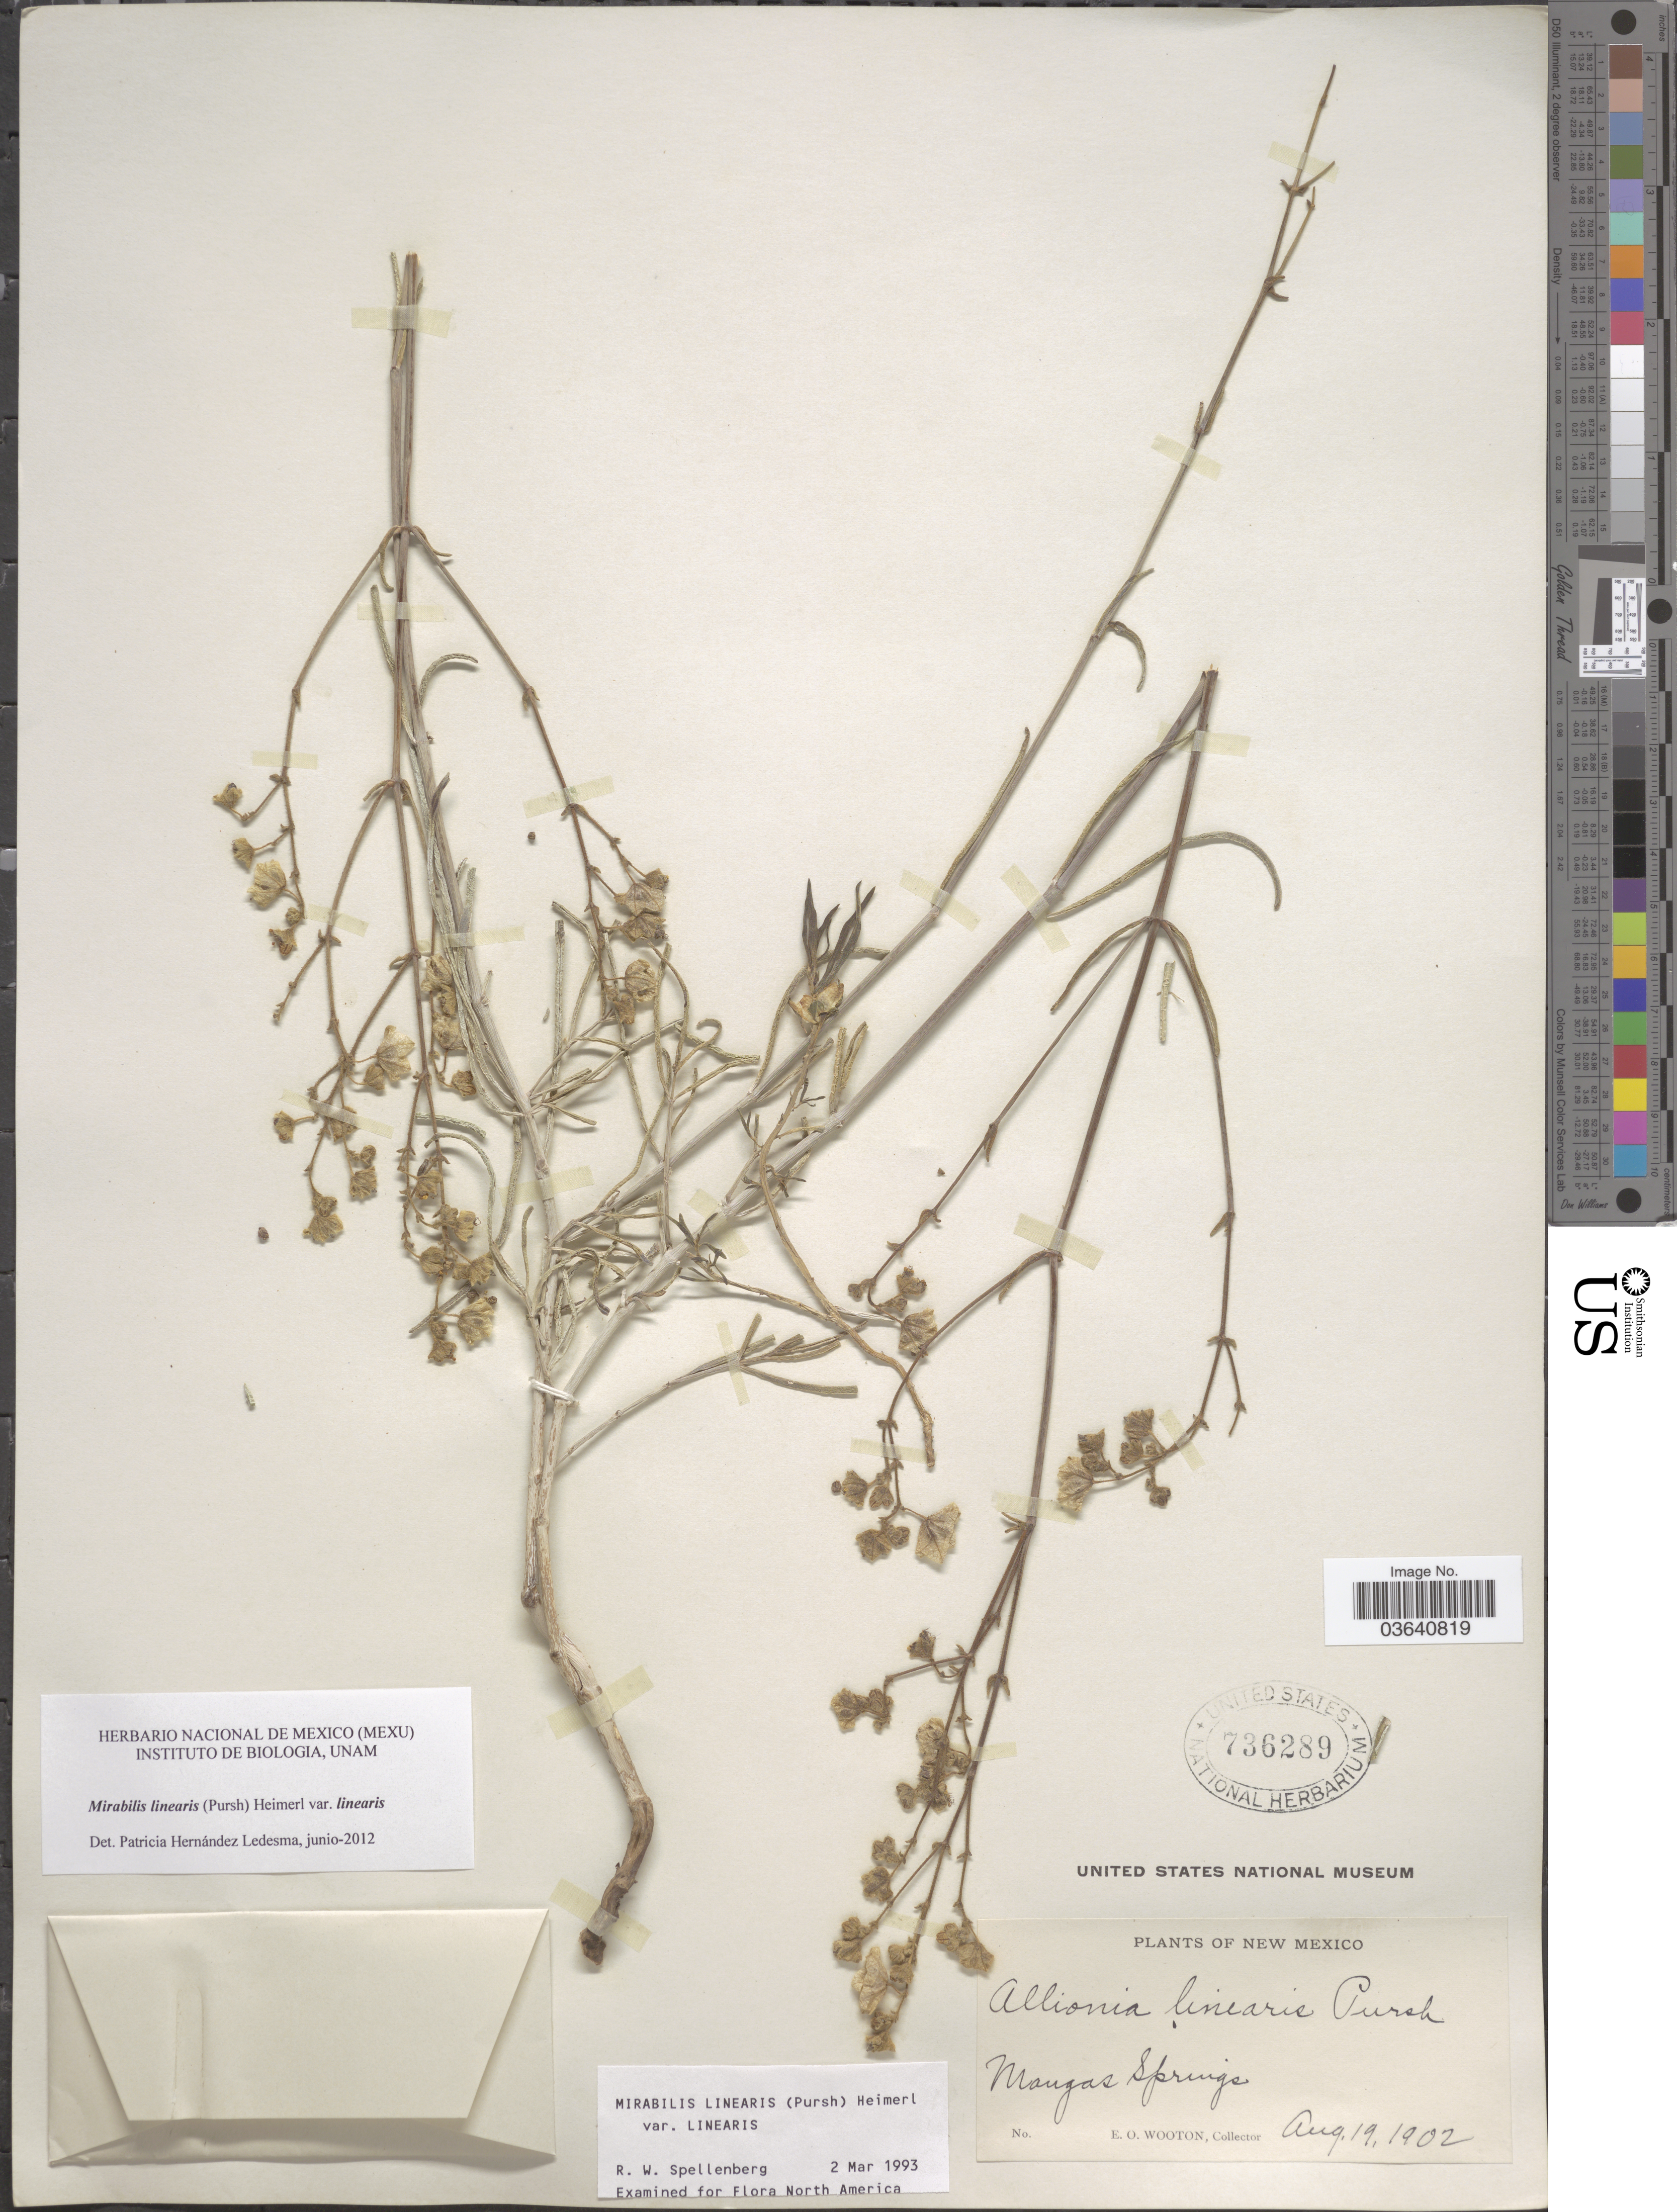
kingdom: Plantae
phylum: Tracheophyta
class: Magnoliopsida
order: Caryophyllales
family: Nyctaginaceae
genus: Mirabilis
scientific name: Mirabilis linearis var. linearis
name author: (Pursh) Heimerl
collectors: E. O. Wooton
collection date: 1902-08-19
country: United States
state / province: New Mexico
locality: Mangas Springs.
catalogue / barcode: US 736289